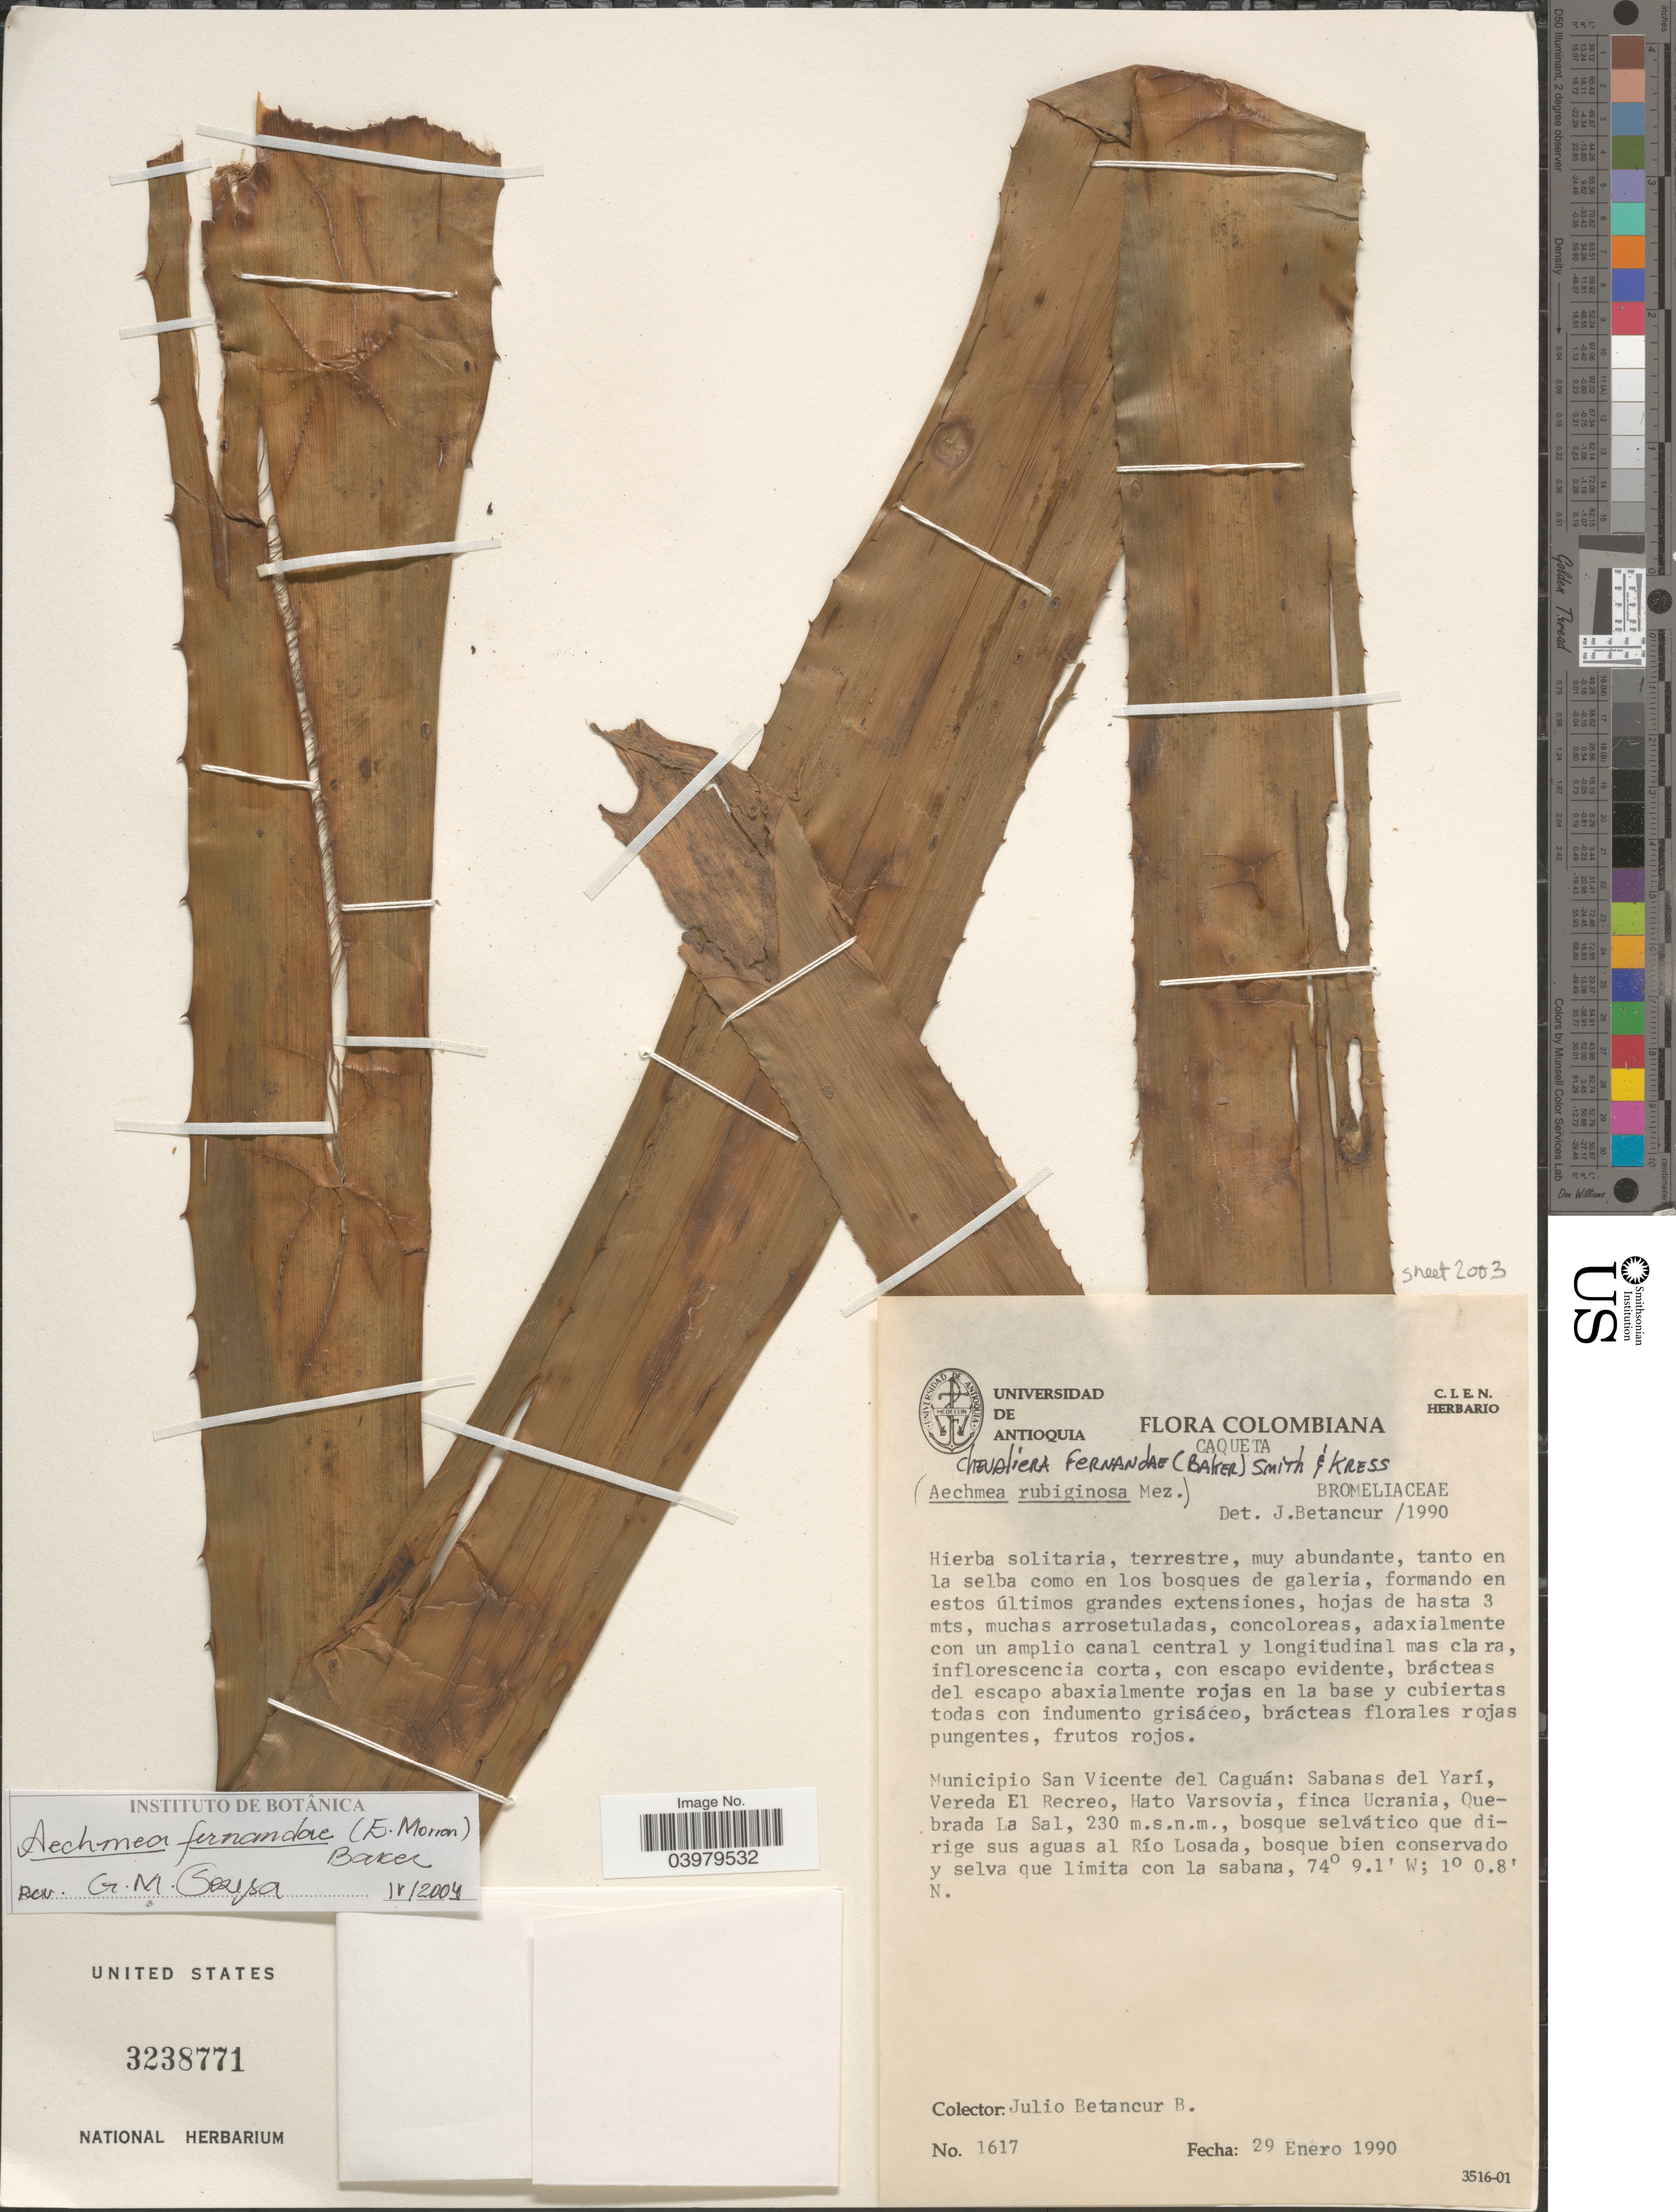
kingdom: Plantae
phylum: Tracheophyta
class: Liliopsida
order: Poales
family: Bromeliaceae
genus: Aechmea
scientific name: Aechmea fernandae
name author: (É. Morren) Baker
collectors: J. Betancur-B.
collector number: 1617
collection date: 1990-01-29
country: Colombia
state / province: Caquetá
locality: Municipio San Vicente del Caguán: Sabanas del Yarí, Vereda El Recreo, Hato Varsovia, finca Ucrania, Quebrada La Sal, bosque selvático que dirige sus aguas al Río Losada, bosque bien conservado y selva que limita con la sabana.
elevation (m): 230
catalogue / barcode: US 3238771